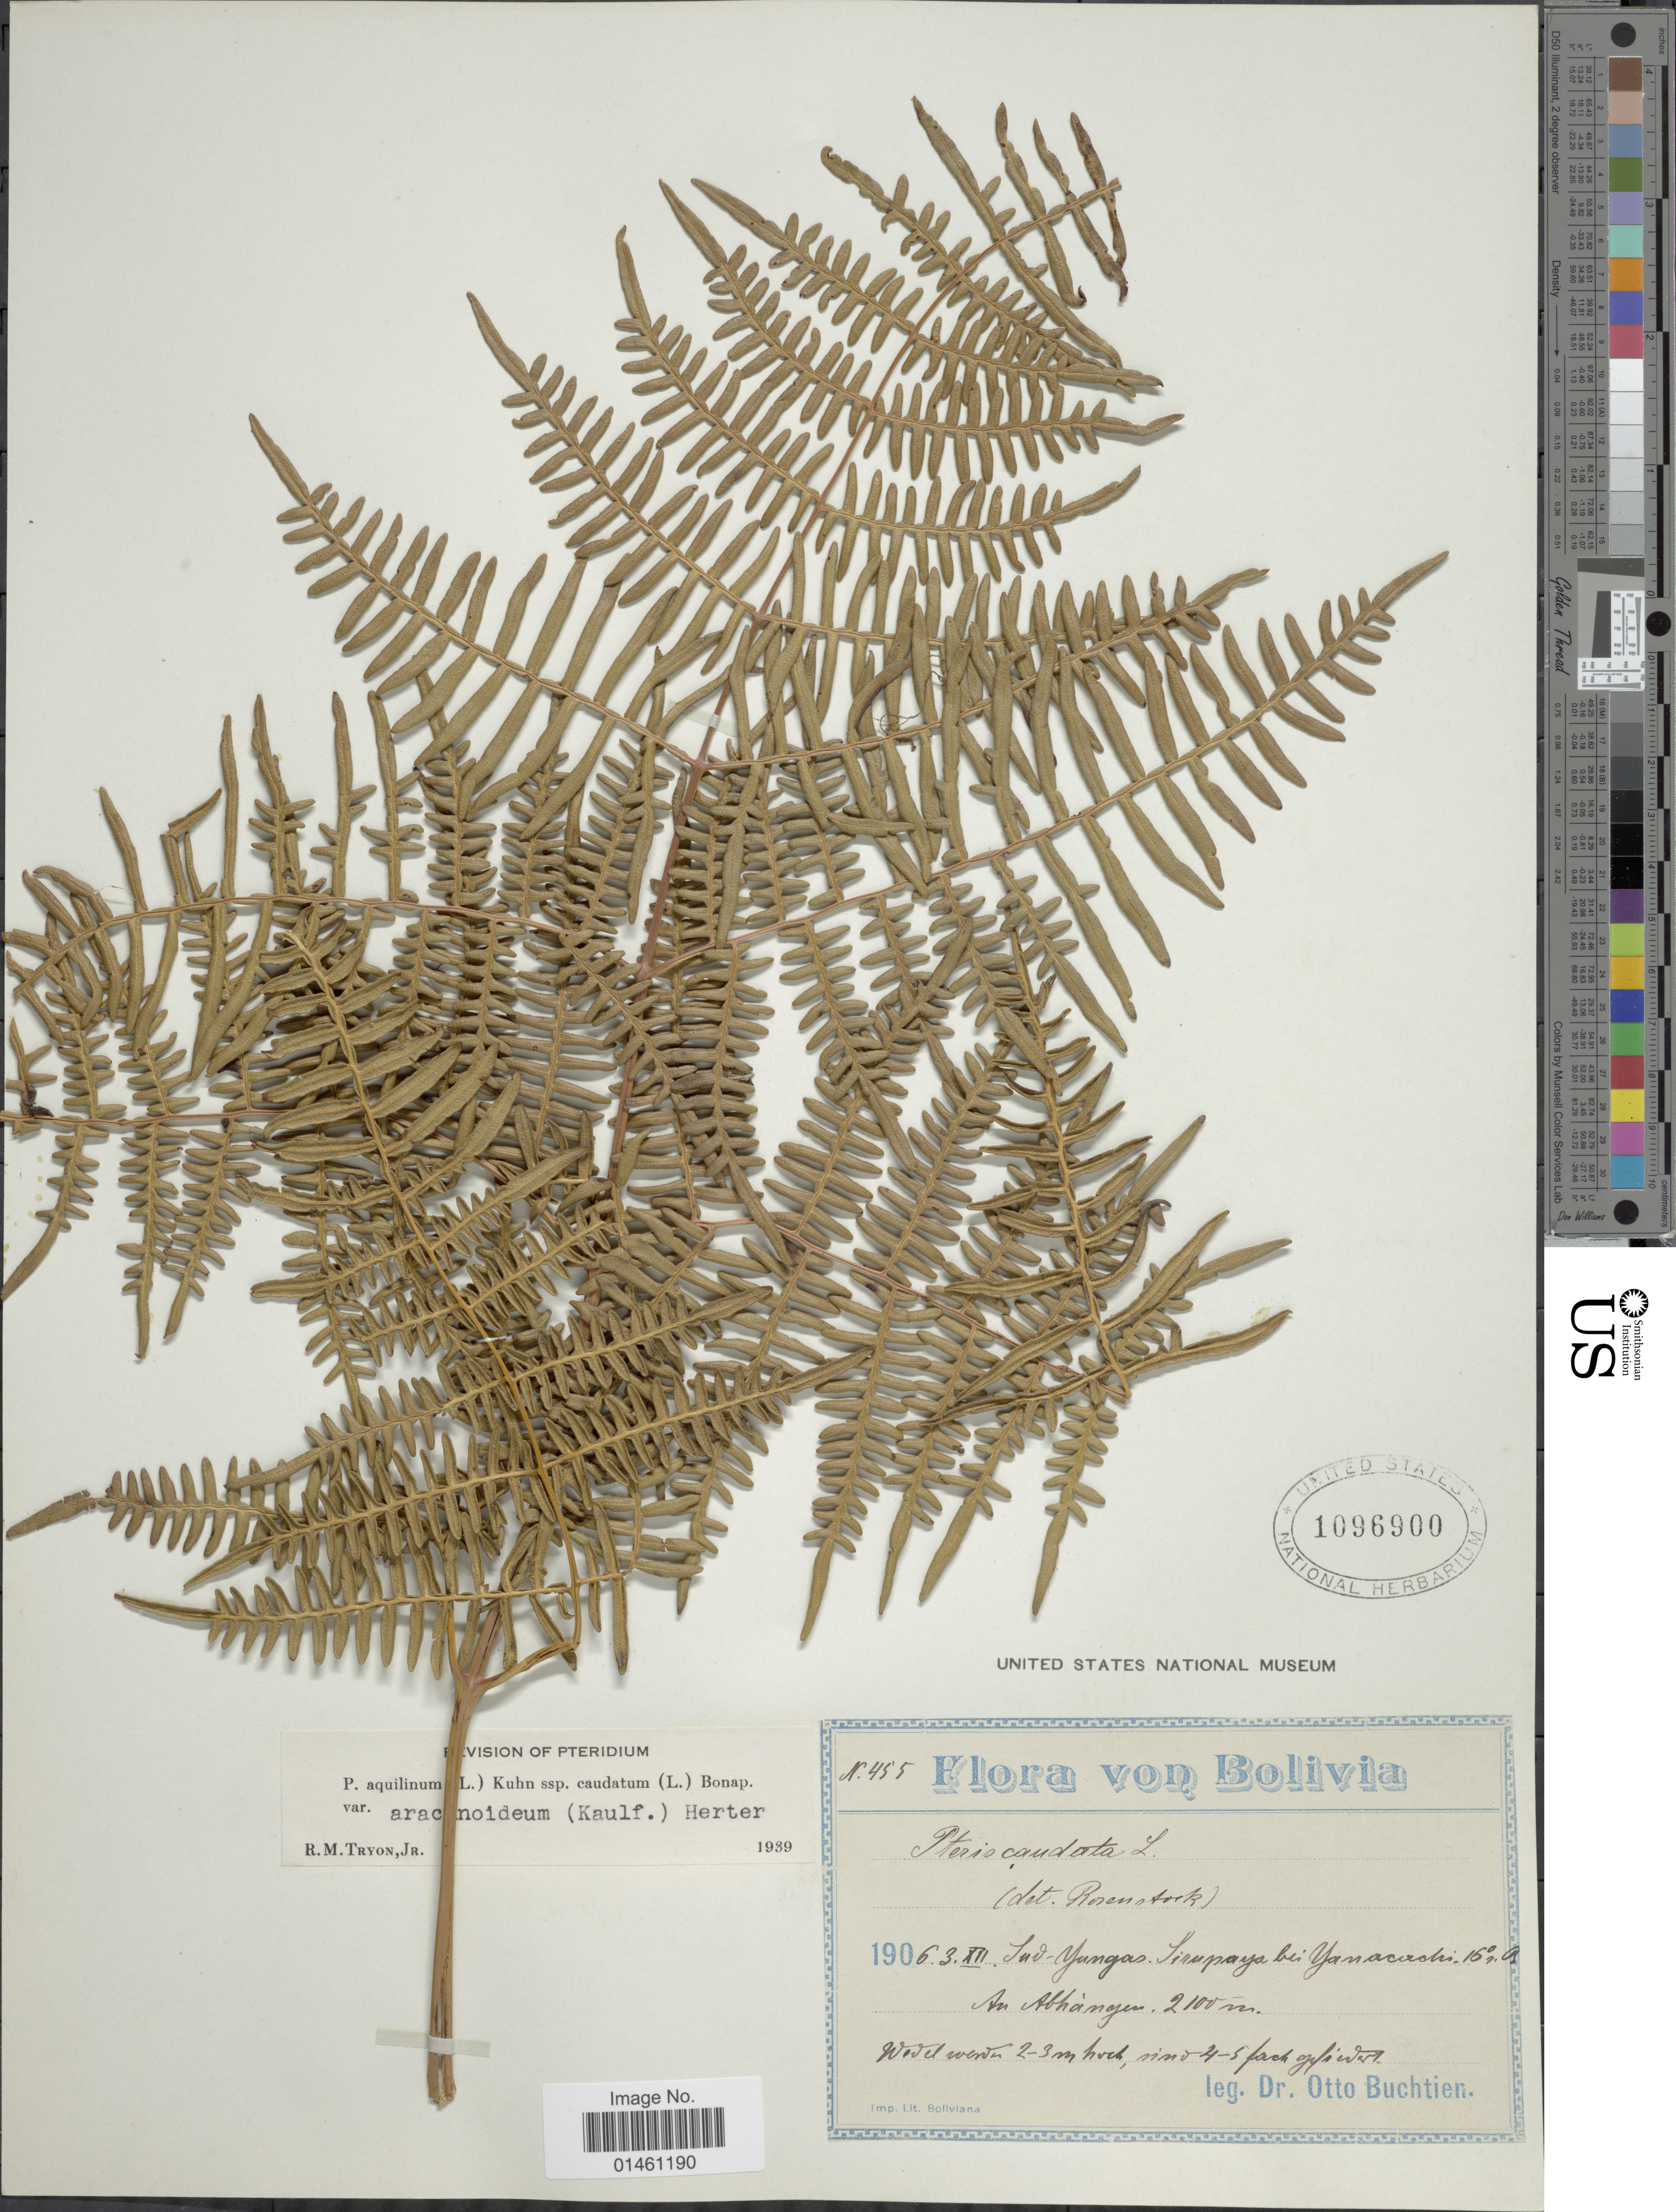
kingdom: Plantae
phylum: Tracheophyta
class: Polypodiopsida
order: Polypodiales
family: Dennstaedtiaceae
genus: Pteridium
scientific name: Pteridium arachnoideum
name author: (Kaulf.) Maxon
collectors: O. Buchtien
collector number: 455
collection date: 1906-12-03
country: Bolivia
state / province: La Paz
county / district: Sud Yungas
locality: Sirupaya bei Yanacarchi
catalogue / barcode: US 1096900